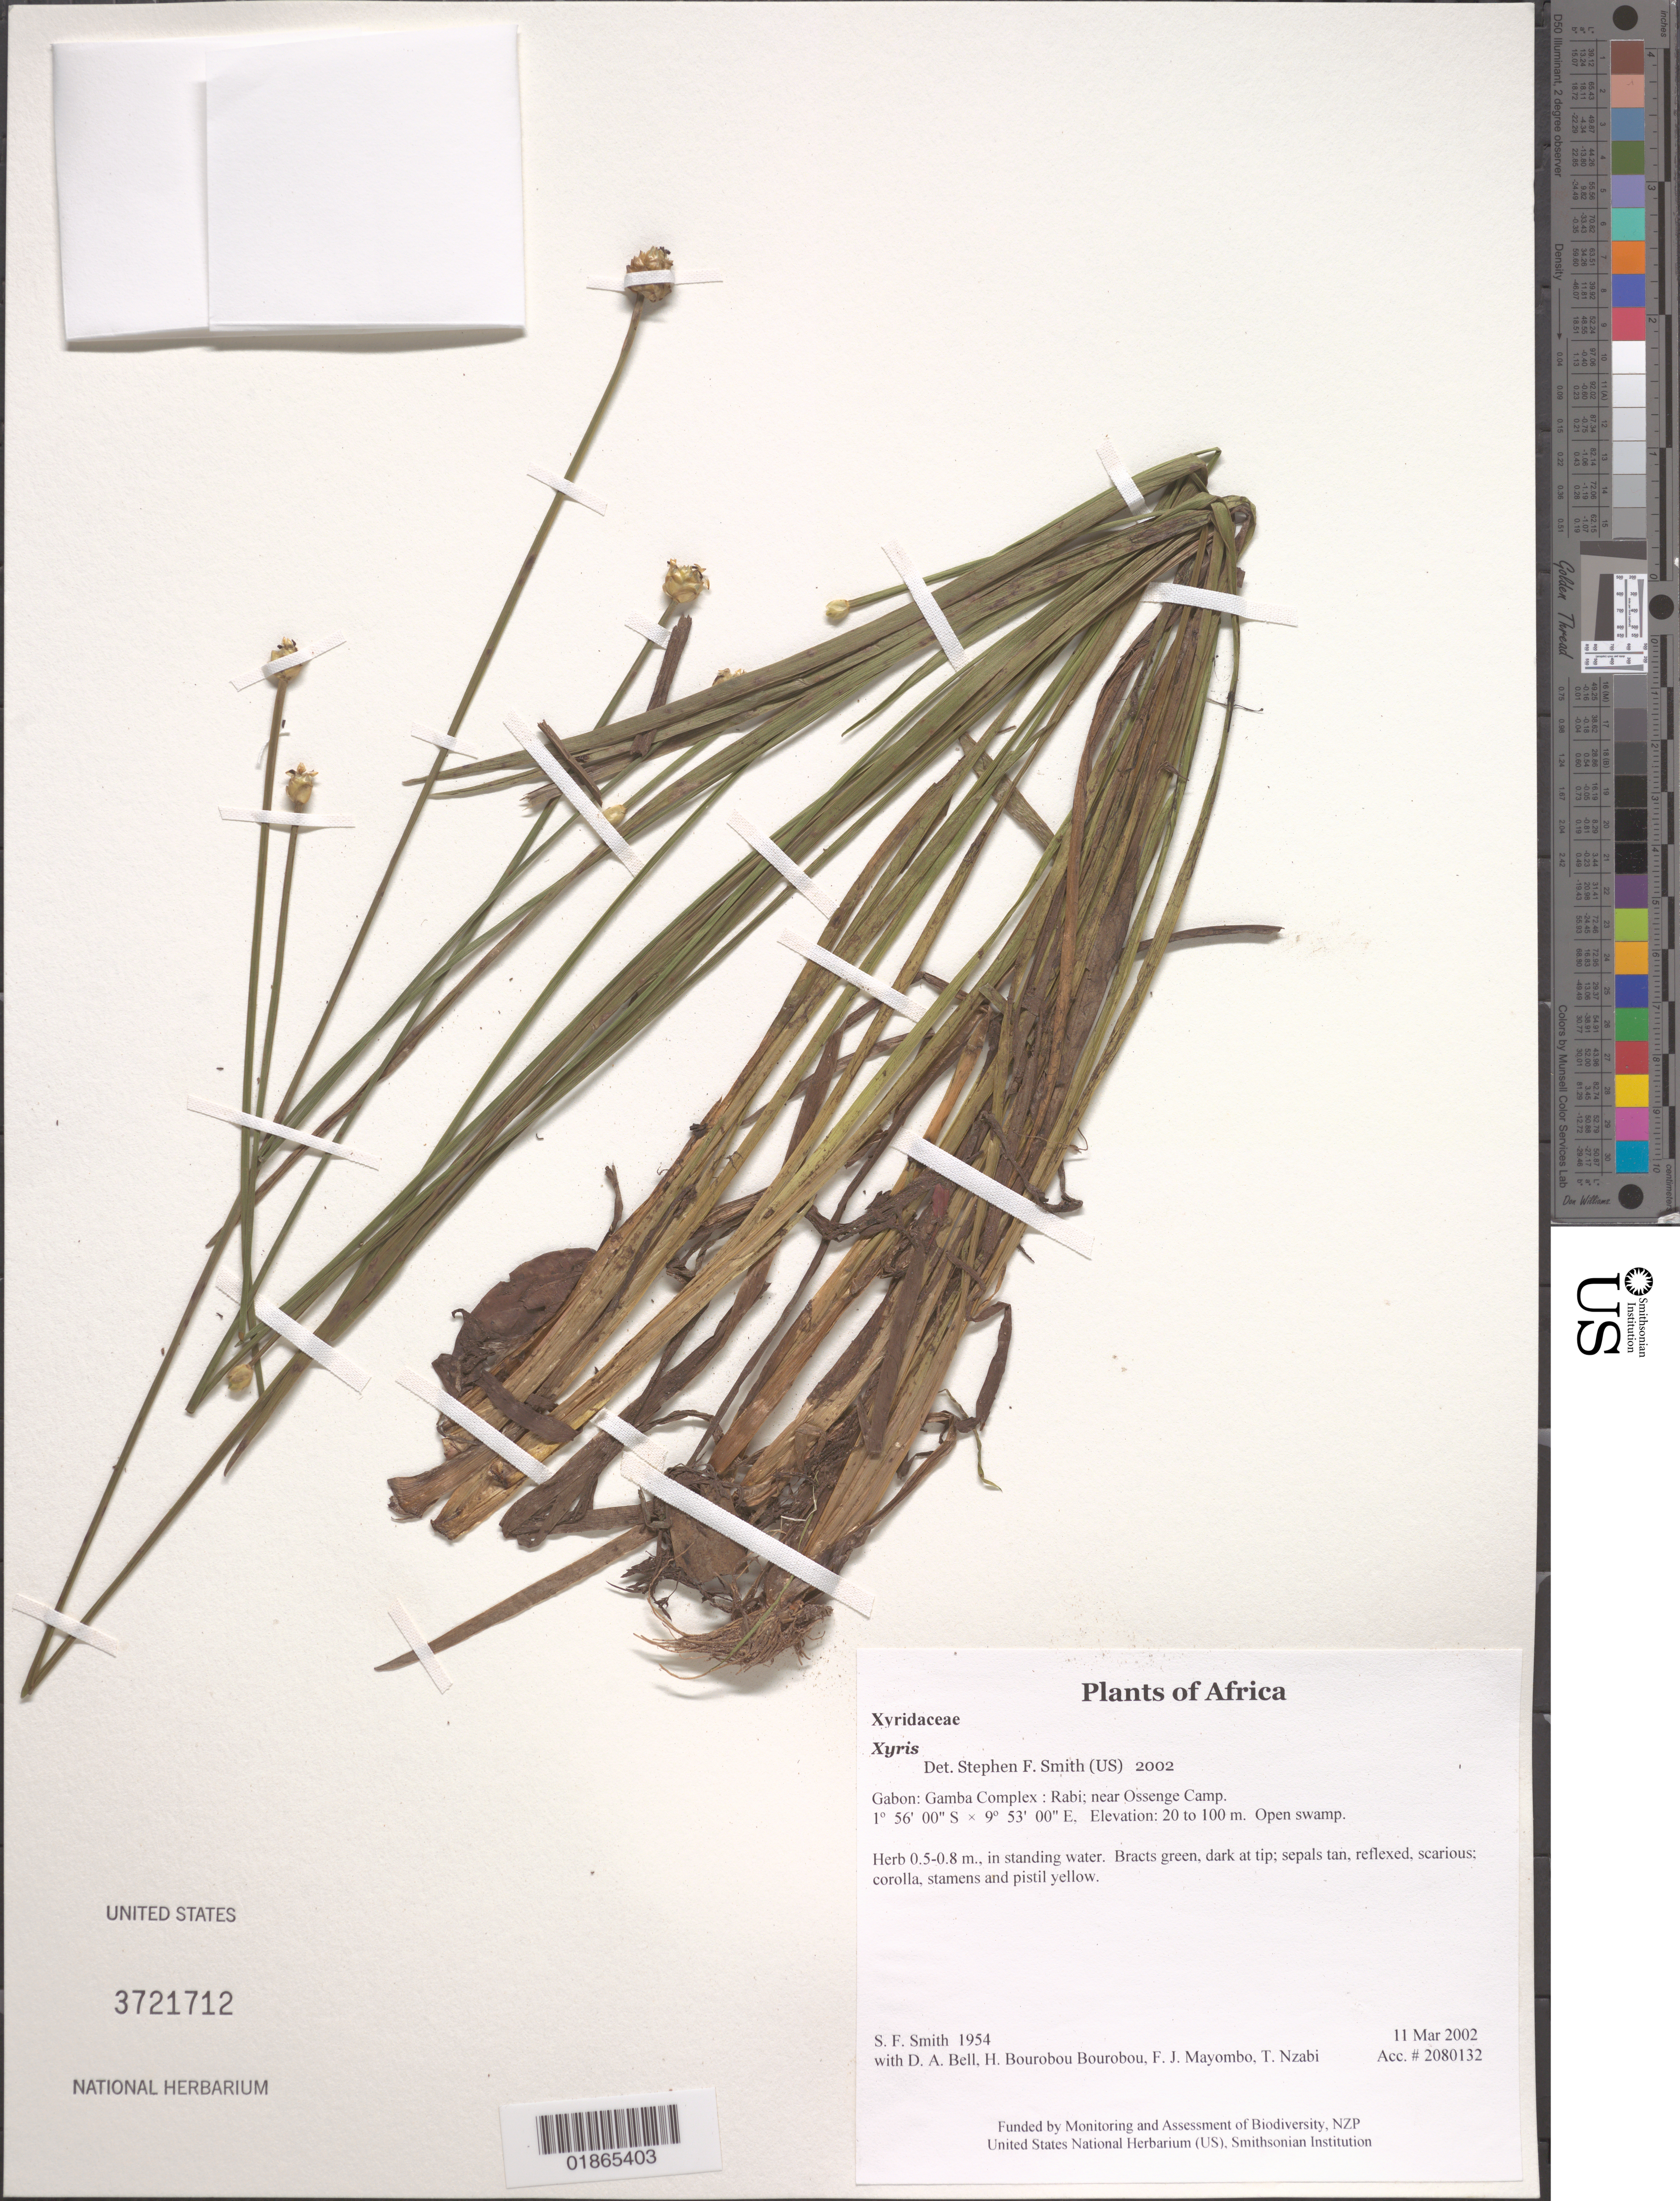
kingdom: Plantae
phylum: Tracheophyta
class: Liliopsida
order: Poales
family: Xyridaceae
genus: Xyris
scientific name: Xyris sp.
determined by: Smith, Stephen F., (US), NMNH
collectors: S.F. Smith, D. A. Bell, H. Bourobou Bourobou & F. J. Mayombo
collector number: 1954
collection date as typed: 11 Mar 2002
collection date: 2002-03-11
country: Gabon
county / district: Gamba Complex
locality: Rabi; near Ossenge Camp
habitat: Open swamp.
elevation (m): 20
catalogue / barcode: US 3721712